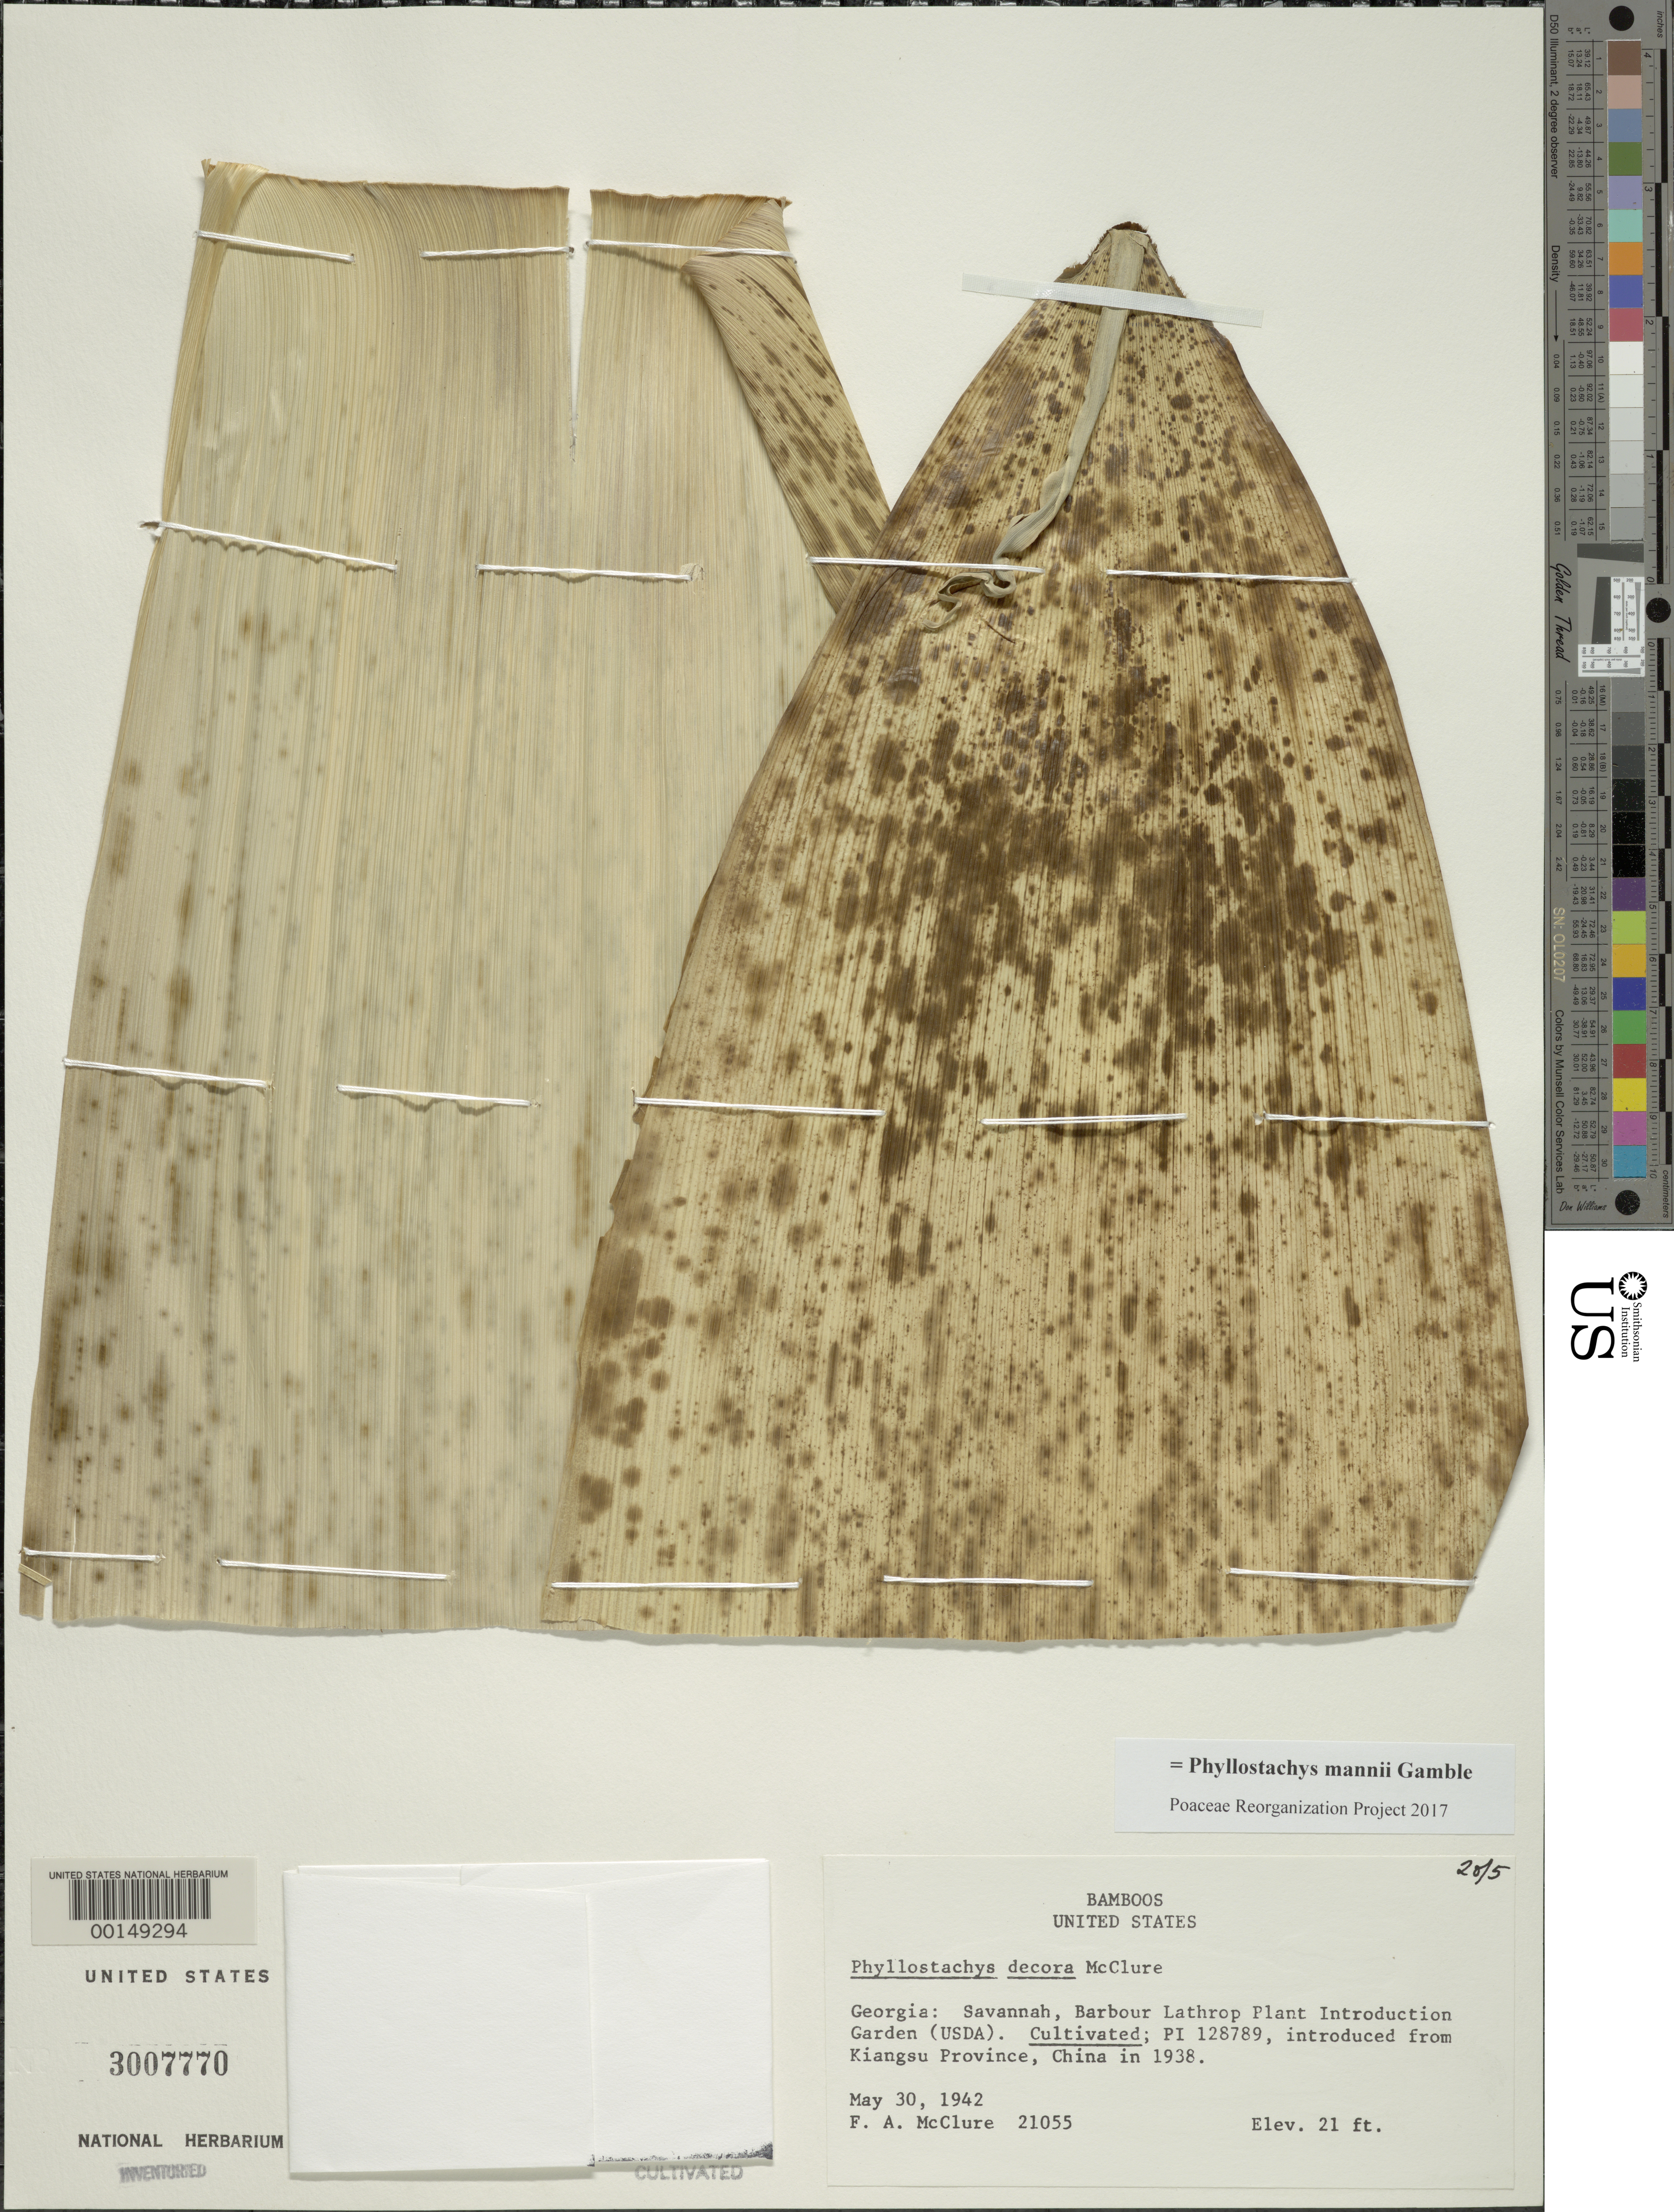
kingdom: Plantae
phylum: Tracheophyta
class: Liliopsida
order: Poales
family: Poaceae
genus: Phyllostachys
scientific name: Phyllostachys mannii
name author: Gamble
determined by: Poaceae Reorganization Project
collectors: F. A. McClure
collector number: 21055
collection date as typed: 30 May 1942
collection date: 1942-05-30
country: United States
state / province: Georgia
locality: Savannah, barbour lathrop p.i. garden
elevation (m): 6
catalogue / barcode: US 3007770